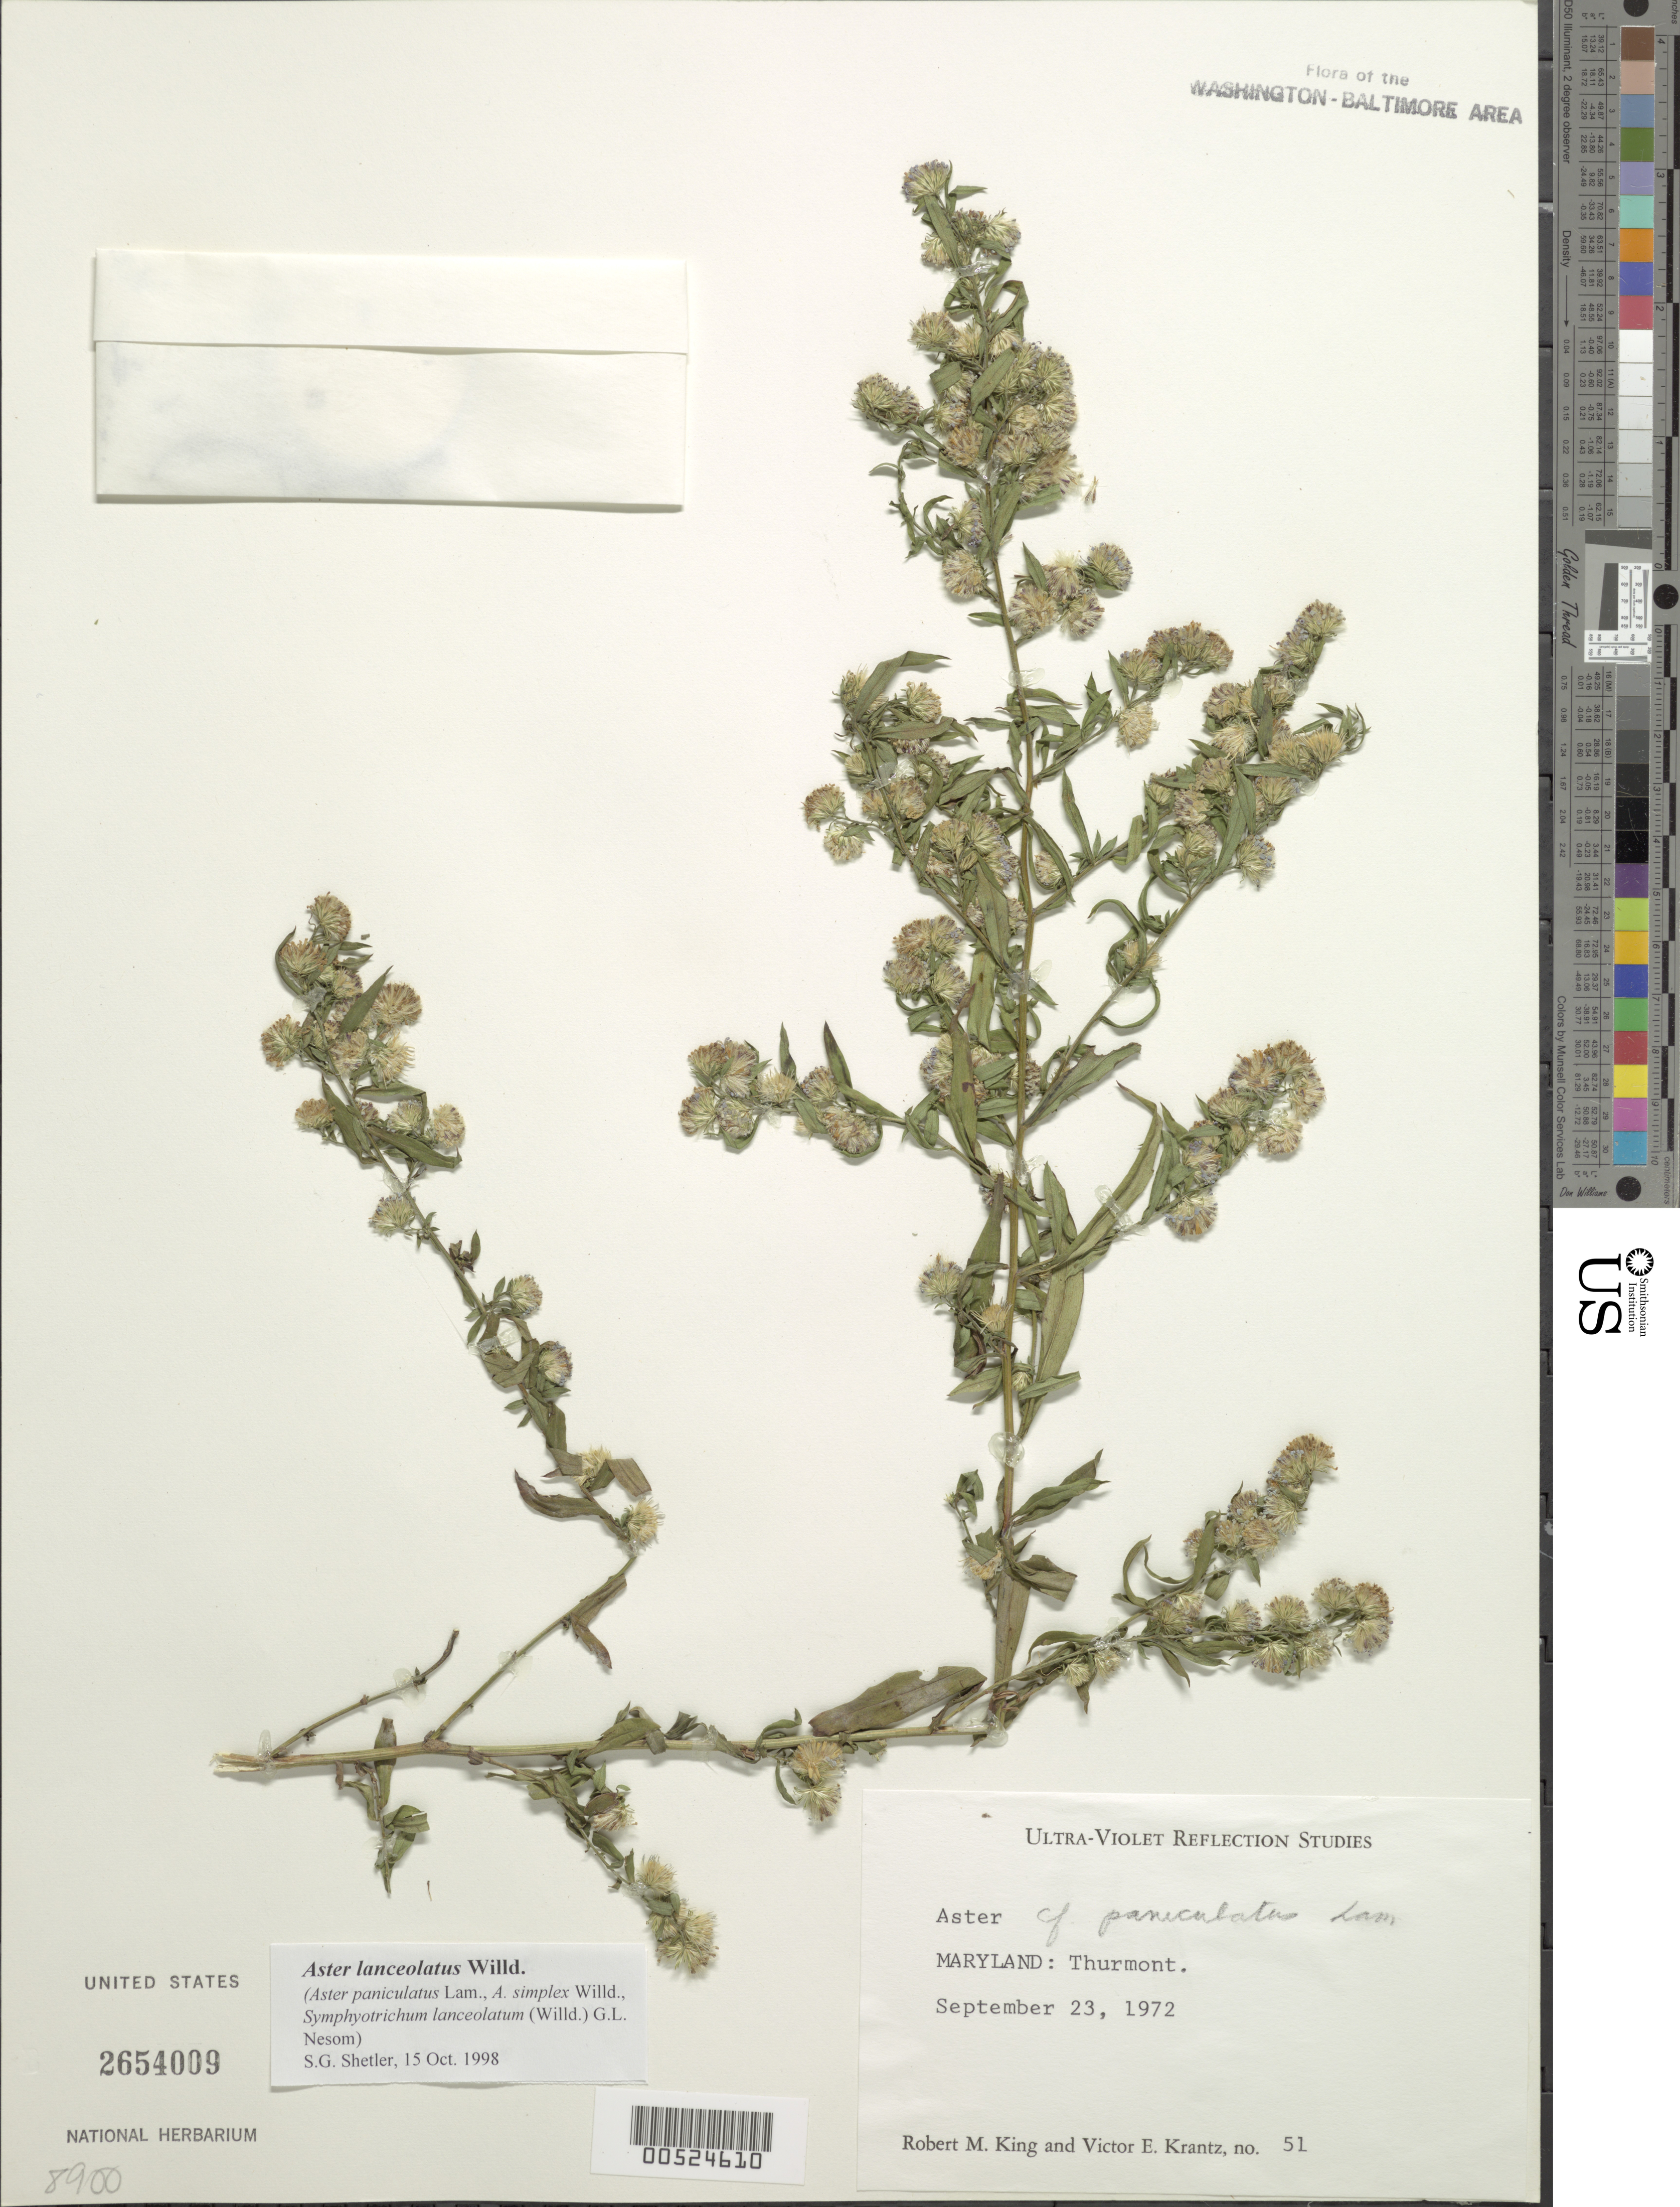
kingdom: Plantae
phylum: Tracheophyta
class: Magnoliopsida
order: Asterales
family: Asteraceae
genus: Symphyotrichum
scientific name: Symphyotrichum lanceolatum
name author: (Willd.) G.L. Nesom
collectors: R. M. King & V. Krantz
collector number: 51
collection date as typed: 23 Sep 1972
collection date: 1972-09-23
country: United States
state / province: Maryland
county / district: Frederick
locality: Thurmont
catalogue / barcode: US 2654009